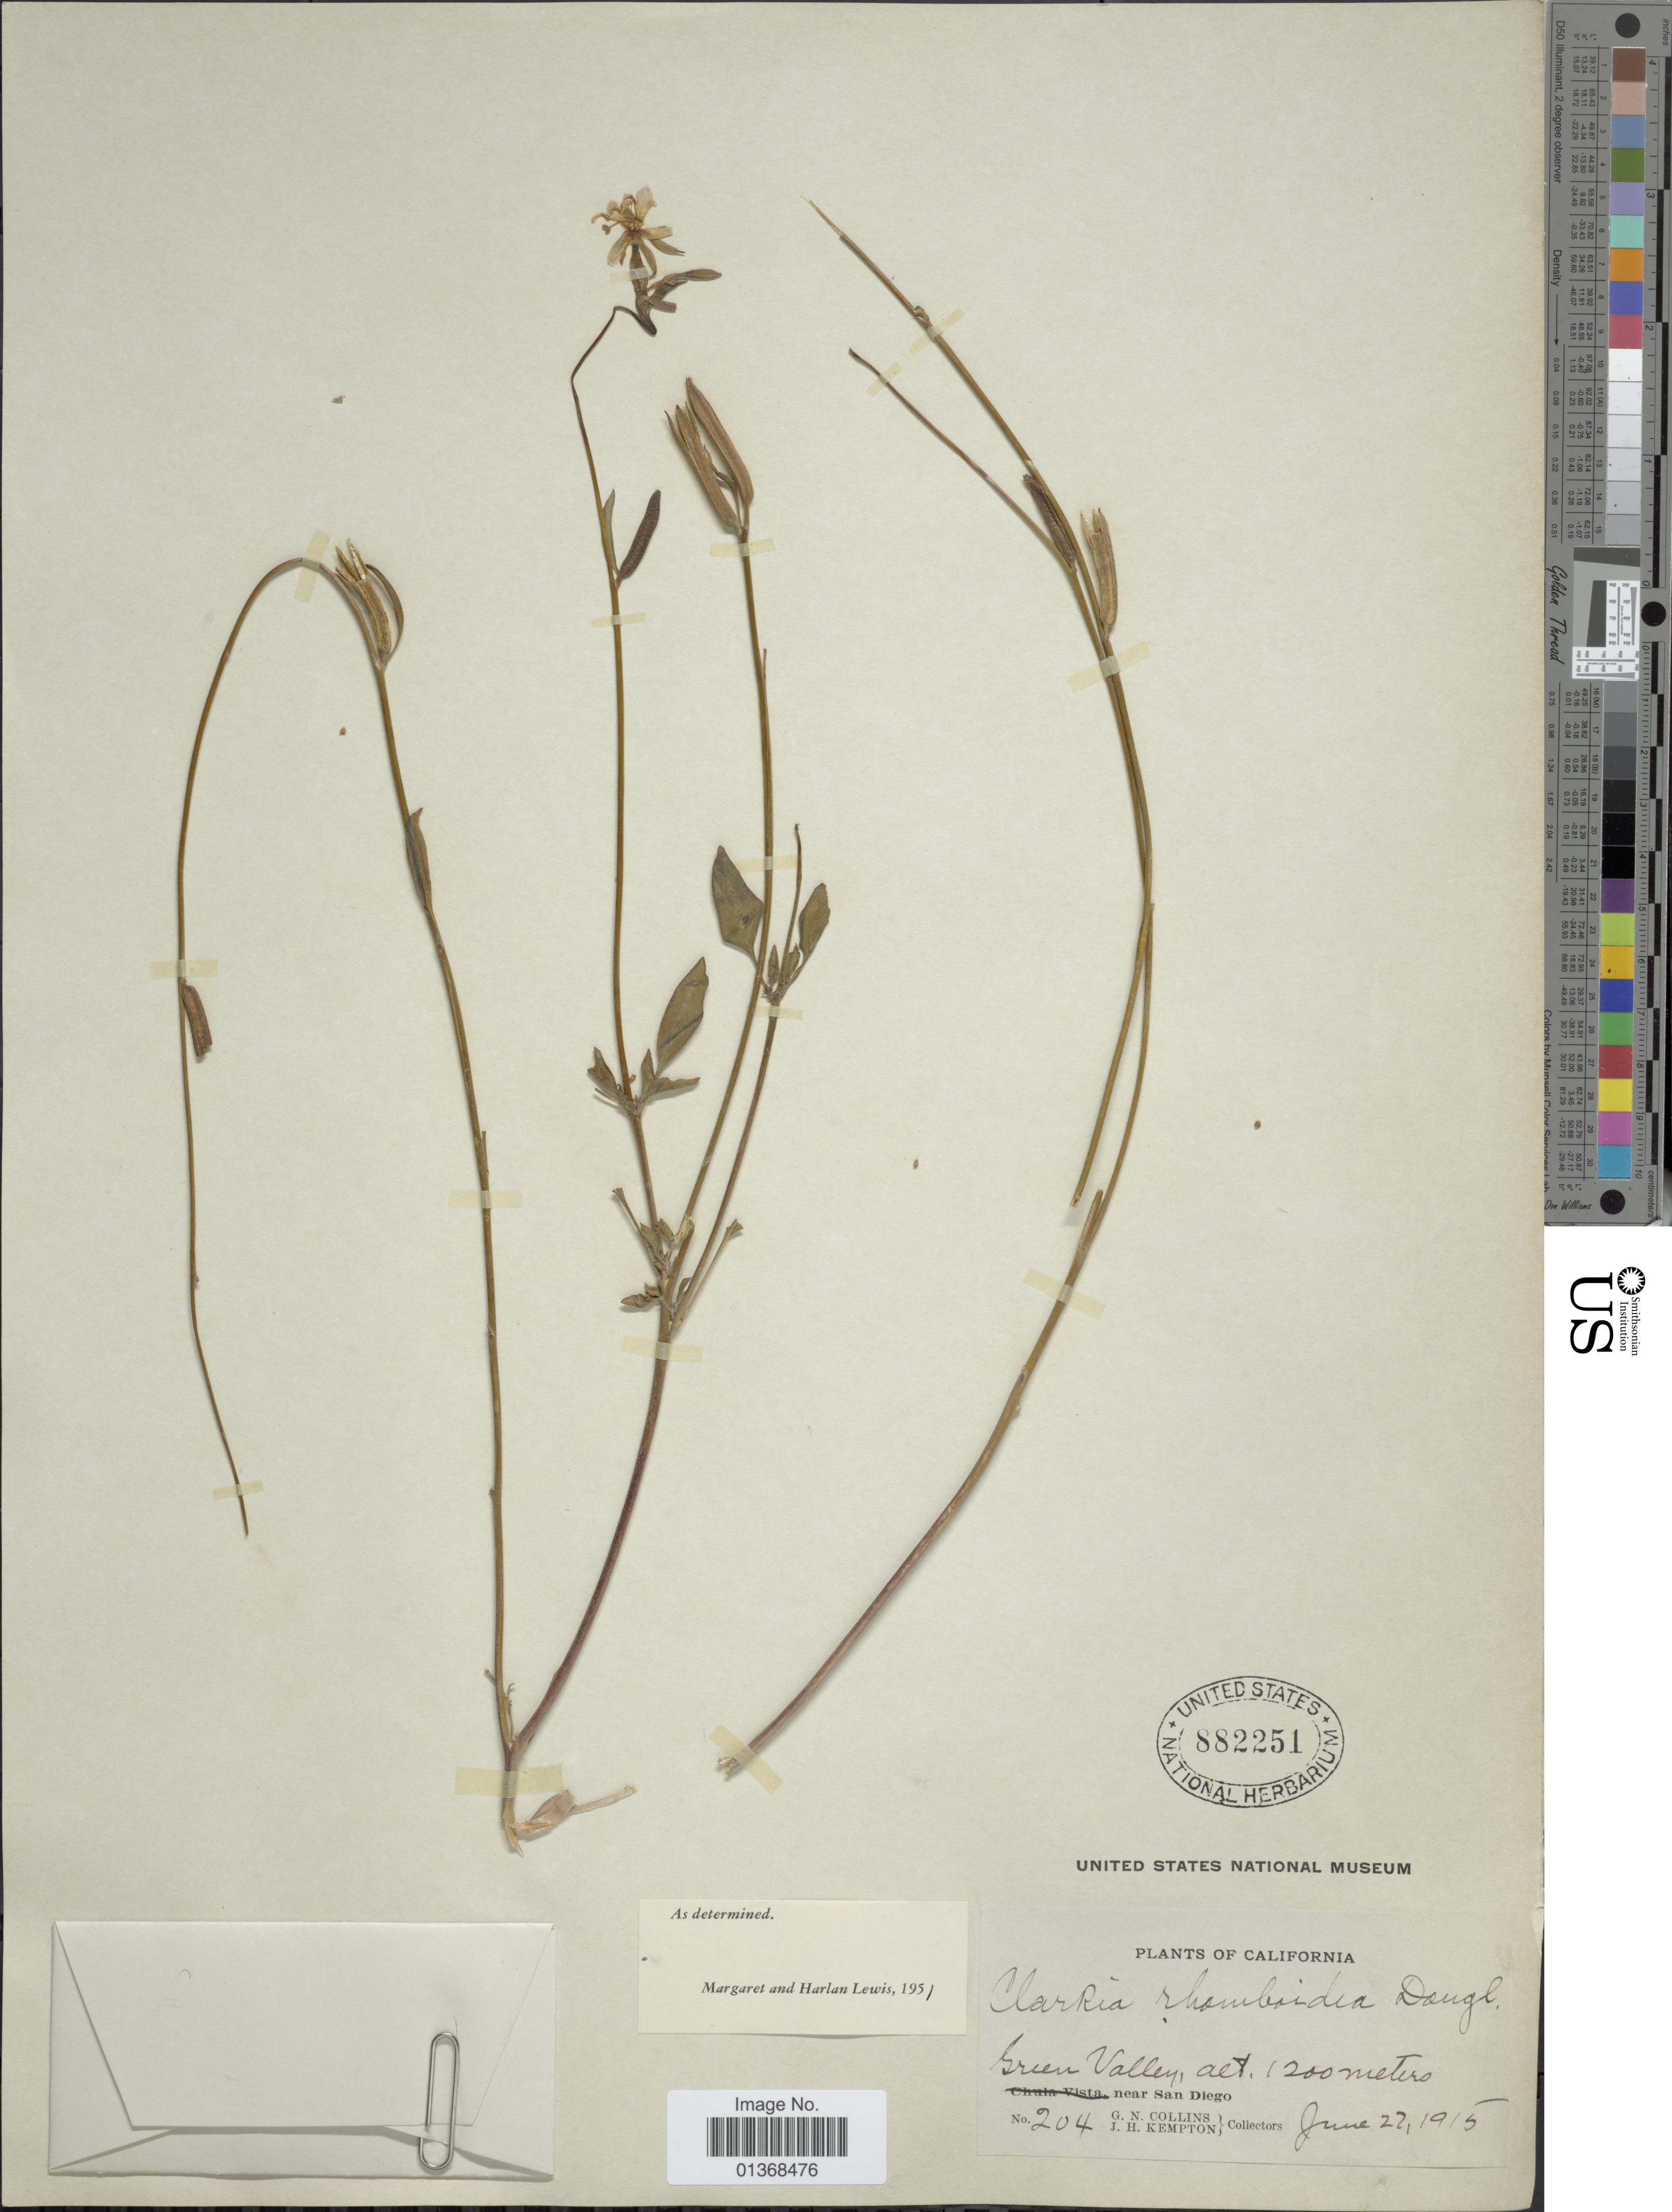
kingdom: Plantae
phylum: Tracheophyta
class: Magnoliopsida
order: Myrtales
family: Onagraceae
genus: Clarkia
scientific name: Clarkia rhomboidea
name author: Douglas ex Hook.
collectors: G. Collins & J. H. Kempton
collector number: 204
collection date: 1915-06-27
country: United States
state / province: California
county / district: San Diego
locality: Green Valley, near San Diego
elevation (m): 1200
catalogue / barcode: US 882251